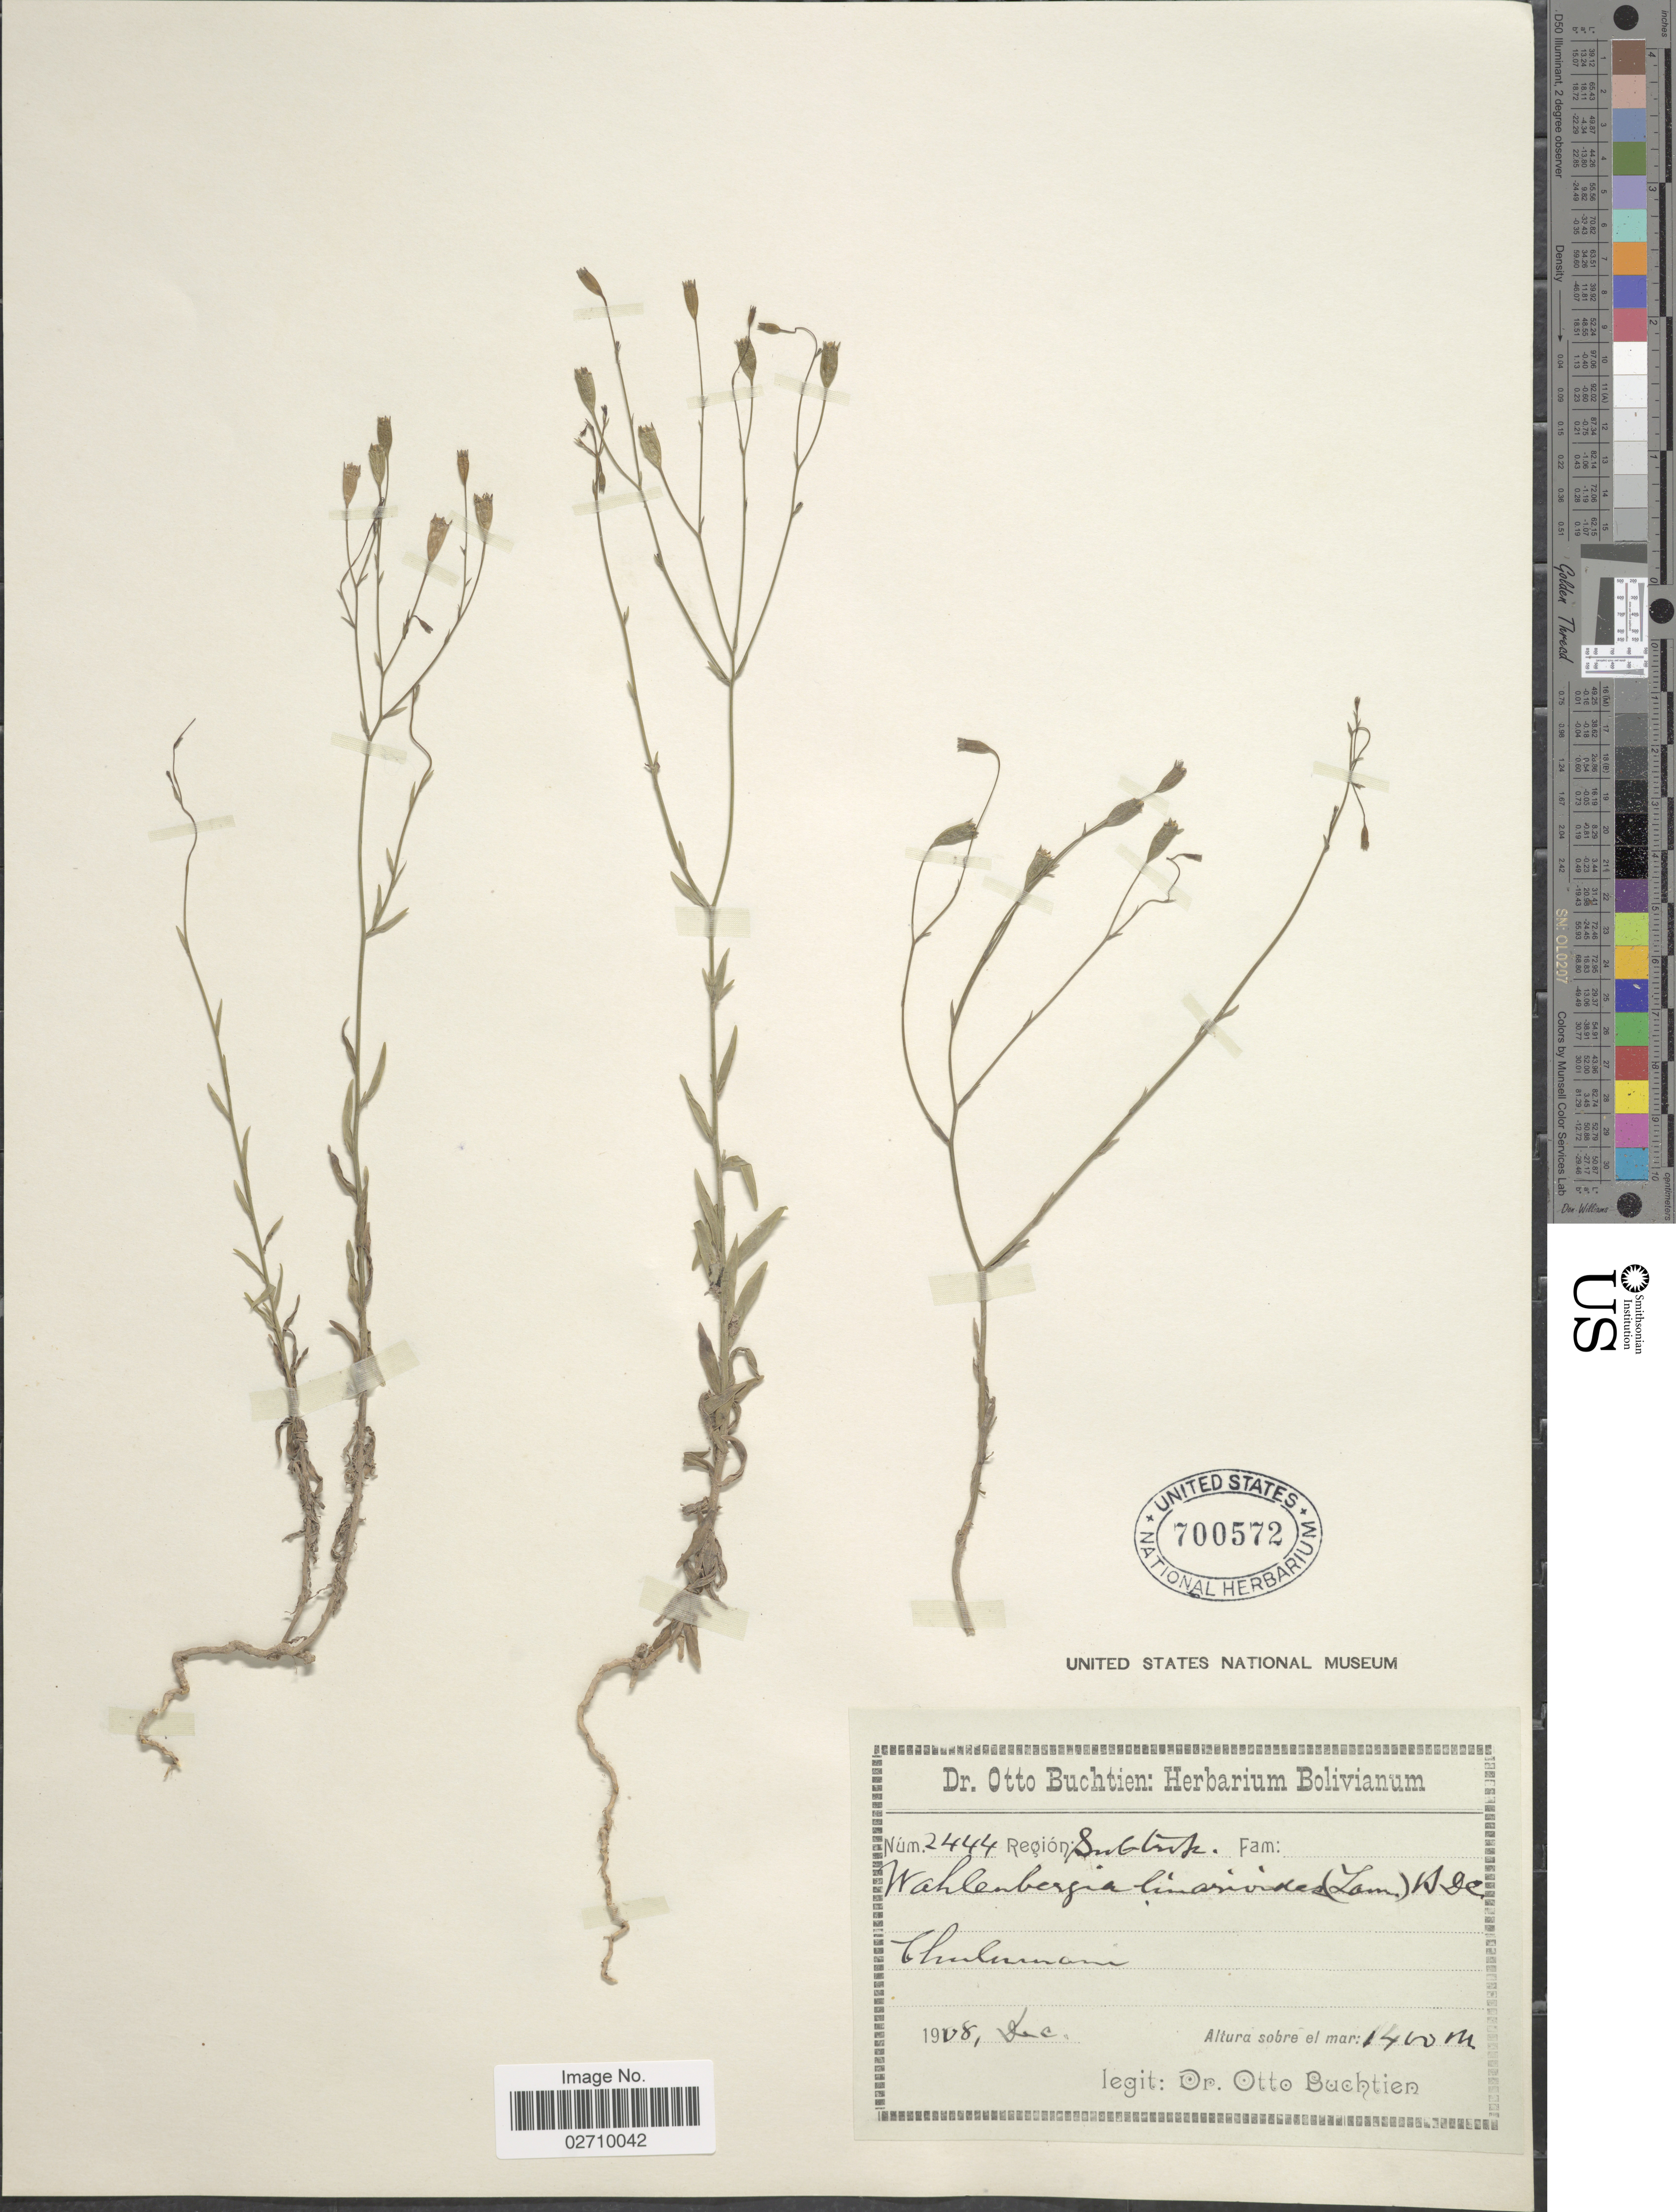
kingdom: Plantae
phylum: Tracheophyta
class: Magnoliopsida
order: Asterales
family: Campanulaceae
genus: Wahlenbergia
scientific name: Wahlenbergia linarioides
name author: (Lam.) A. DC.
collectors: O. Buchtien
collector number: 2444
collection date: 1908-12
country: Bolivia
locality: Chulumani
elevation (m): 1400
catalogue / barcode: US 700572